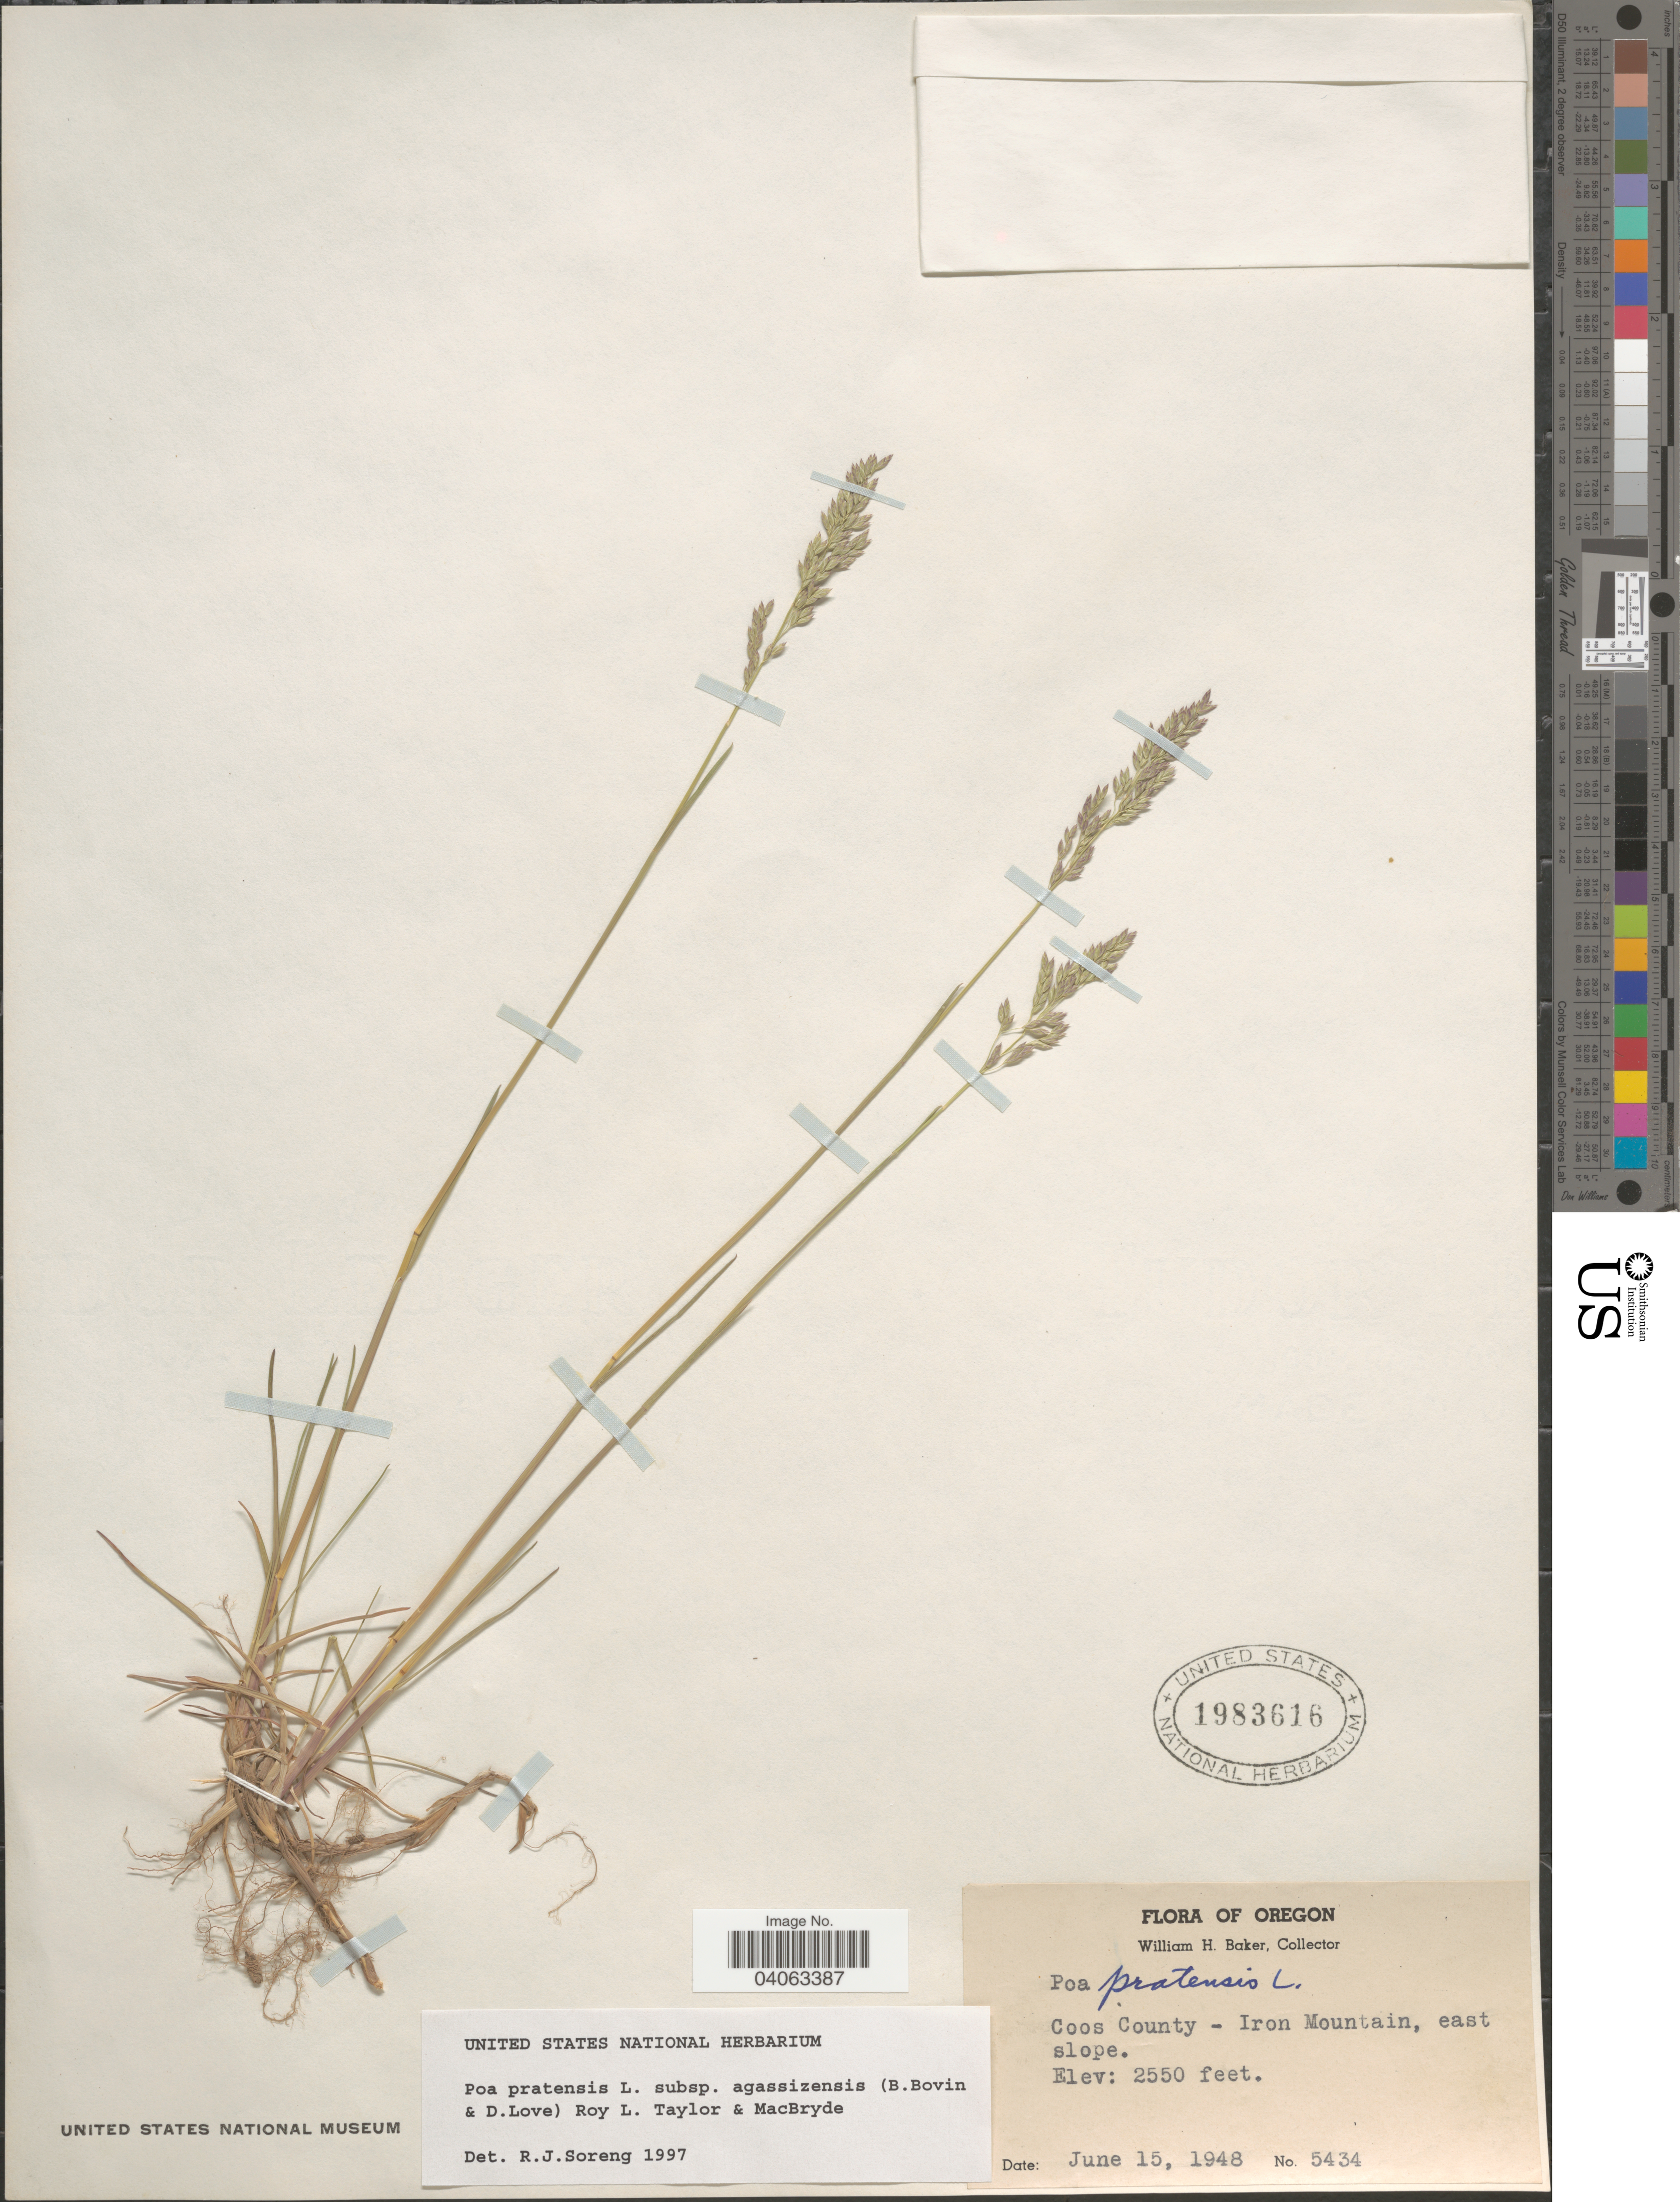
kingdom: Plantae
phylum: Tracheophyta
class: Liliopsida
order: Poales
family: Poaceae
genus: Poa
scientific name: Poa pratensis subsp. agassizensis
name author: (B. Boivin & D. Löve) Roy L. Taylor & MacBryde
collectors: W. H. Baker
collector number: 5434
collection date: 1948-06-15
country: United States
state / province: Oregon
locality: Coos County - Iron Mountain, east slope.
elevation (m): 777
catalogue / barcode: US 1983616